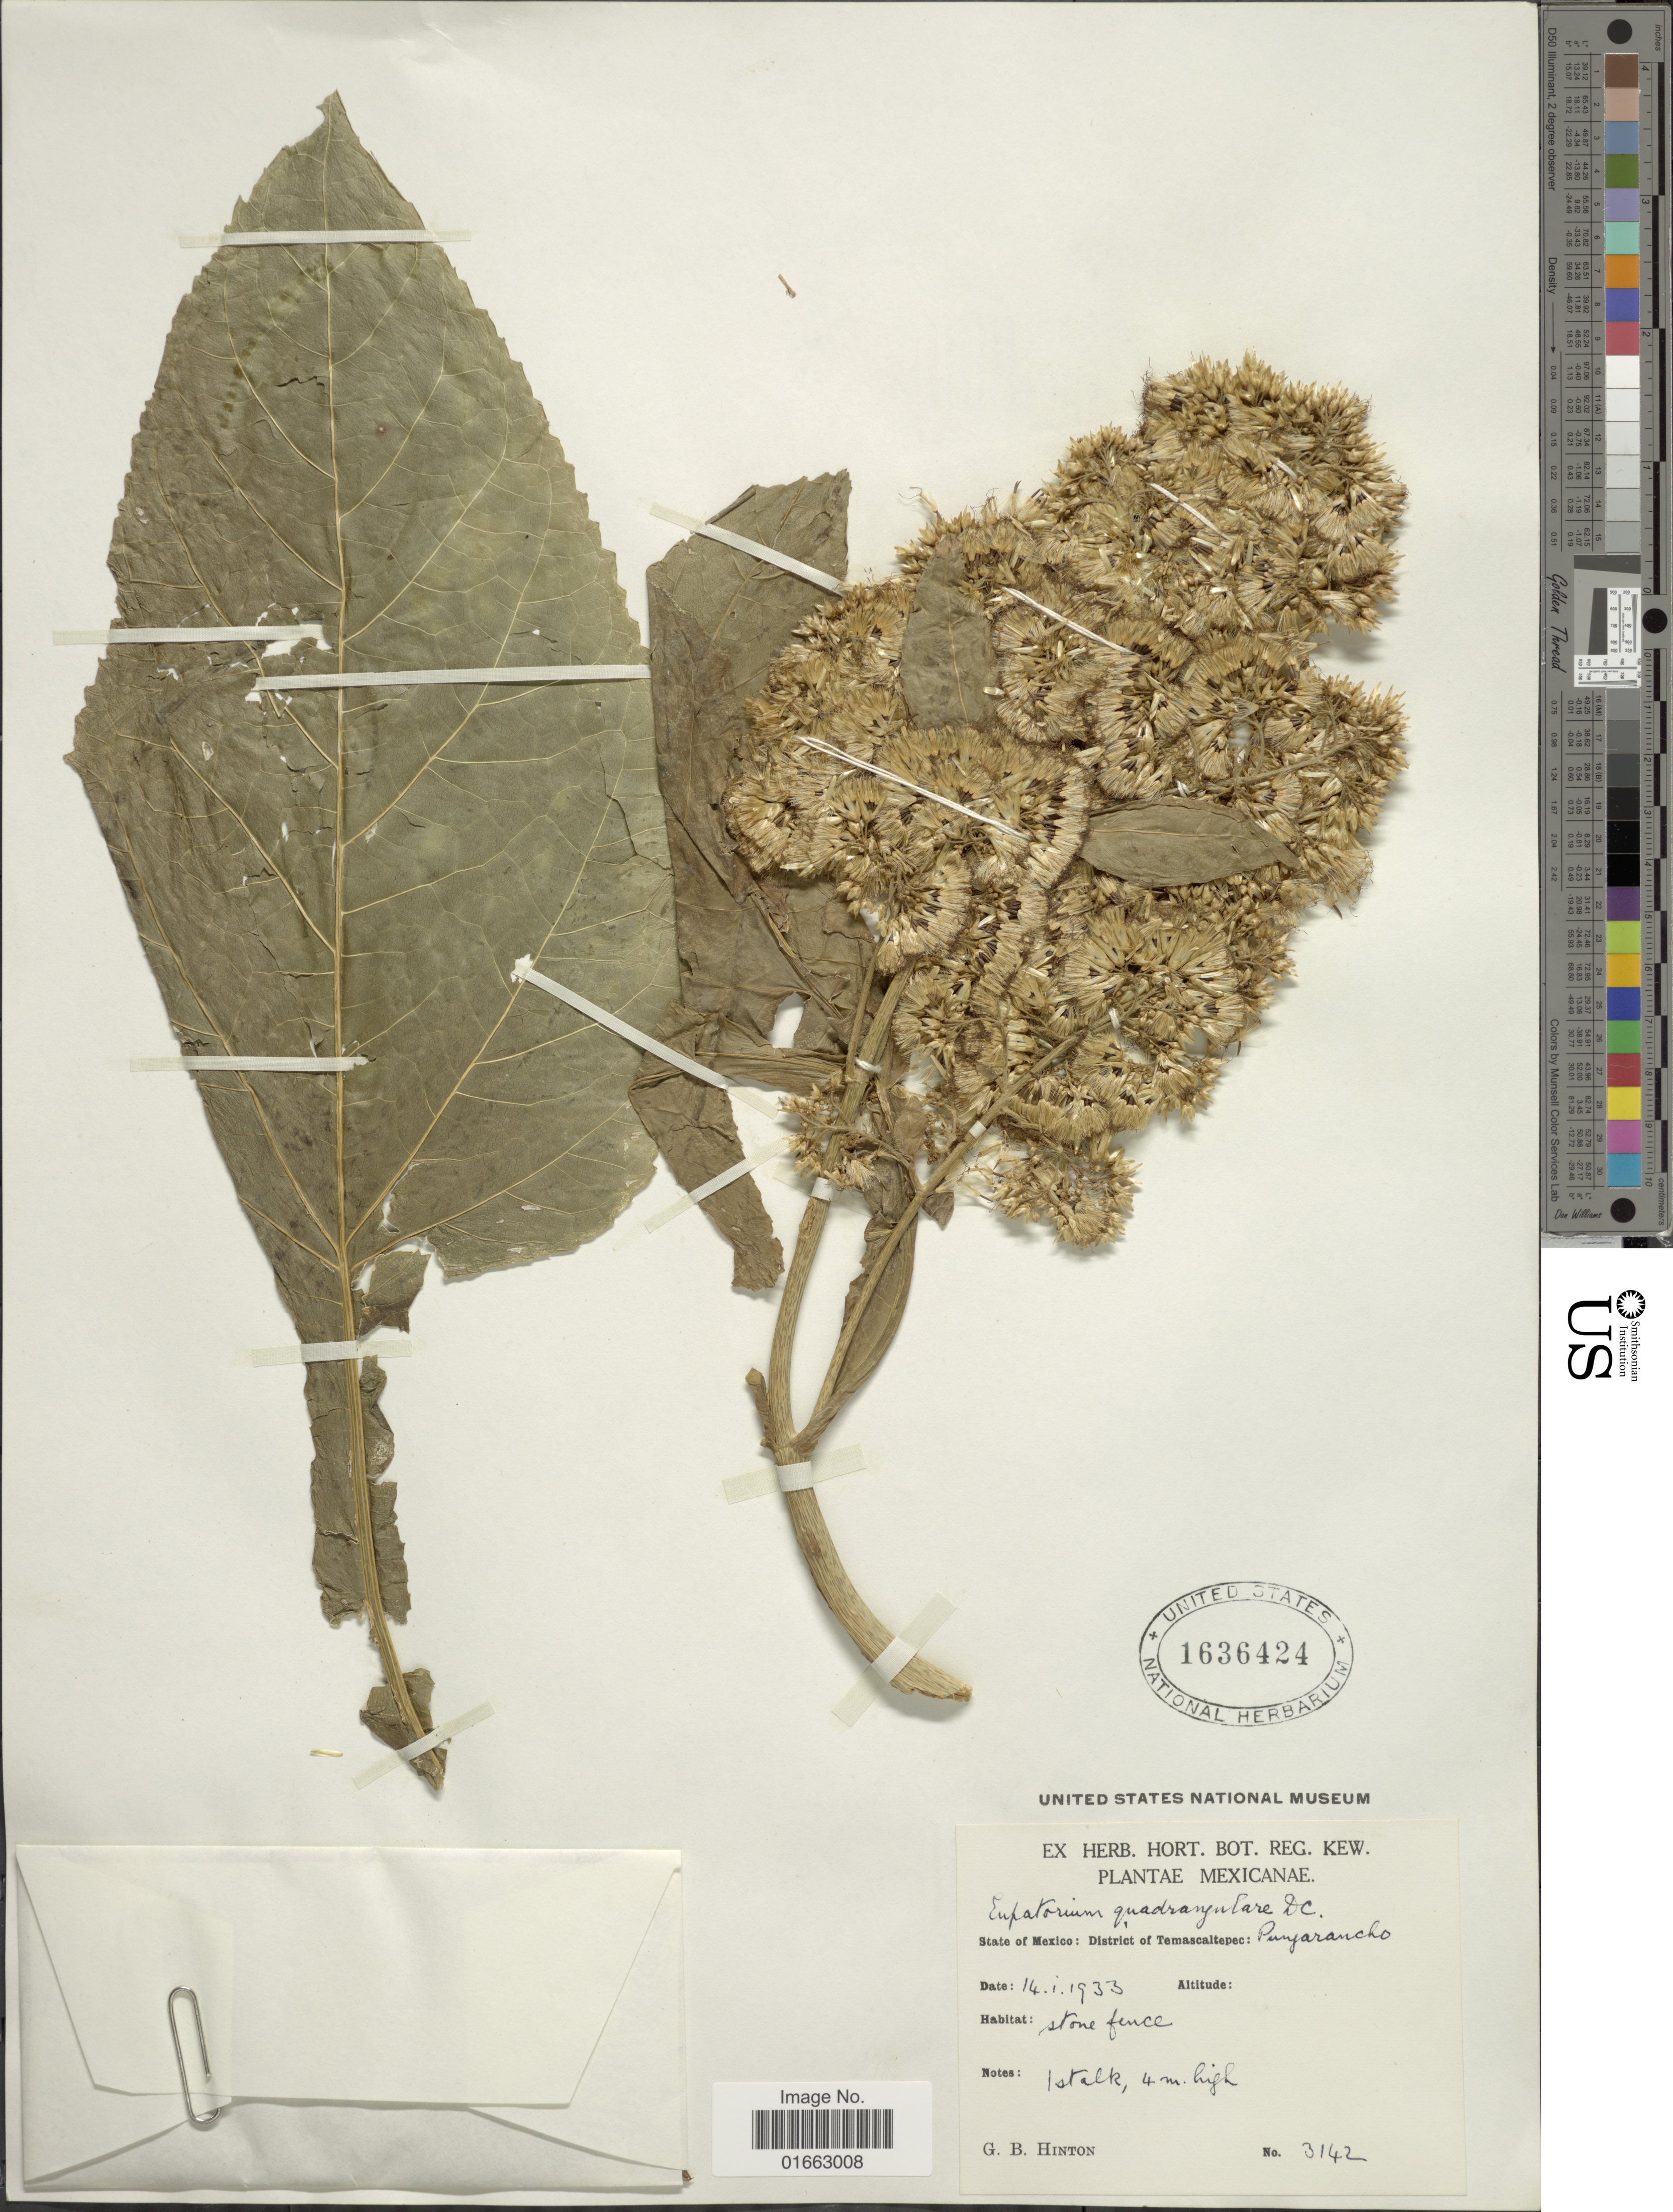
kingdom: Plantae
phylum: Tracheophyta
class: Magnoliopsida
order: Asterales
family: Asteraceae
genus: Critonia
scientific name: Critonia quadrangularis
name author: (DC.) R.M. King & H. Rob.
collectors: G. B. Hinton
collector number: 3142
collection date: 1933-01-14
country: Mexico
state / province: México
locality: Disitrict of Temascatepec: Pungarancho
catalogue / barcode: US 1636424